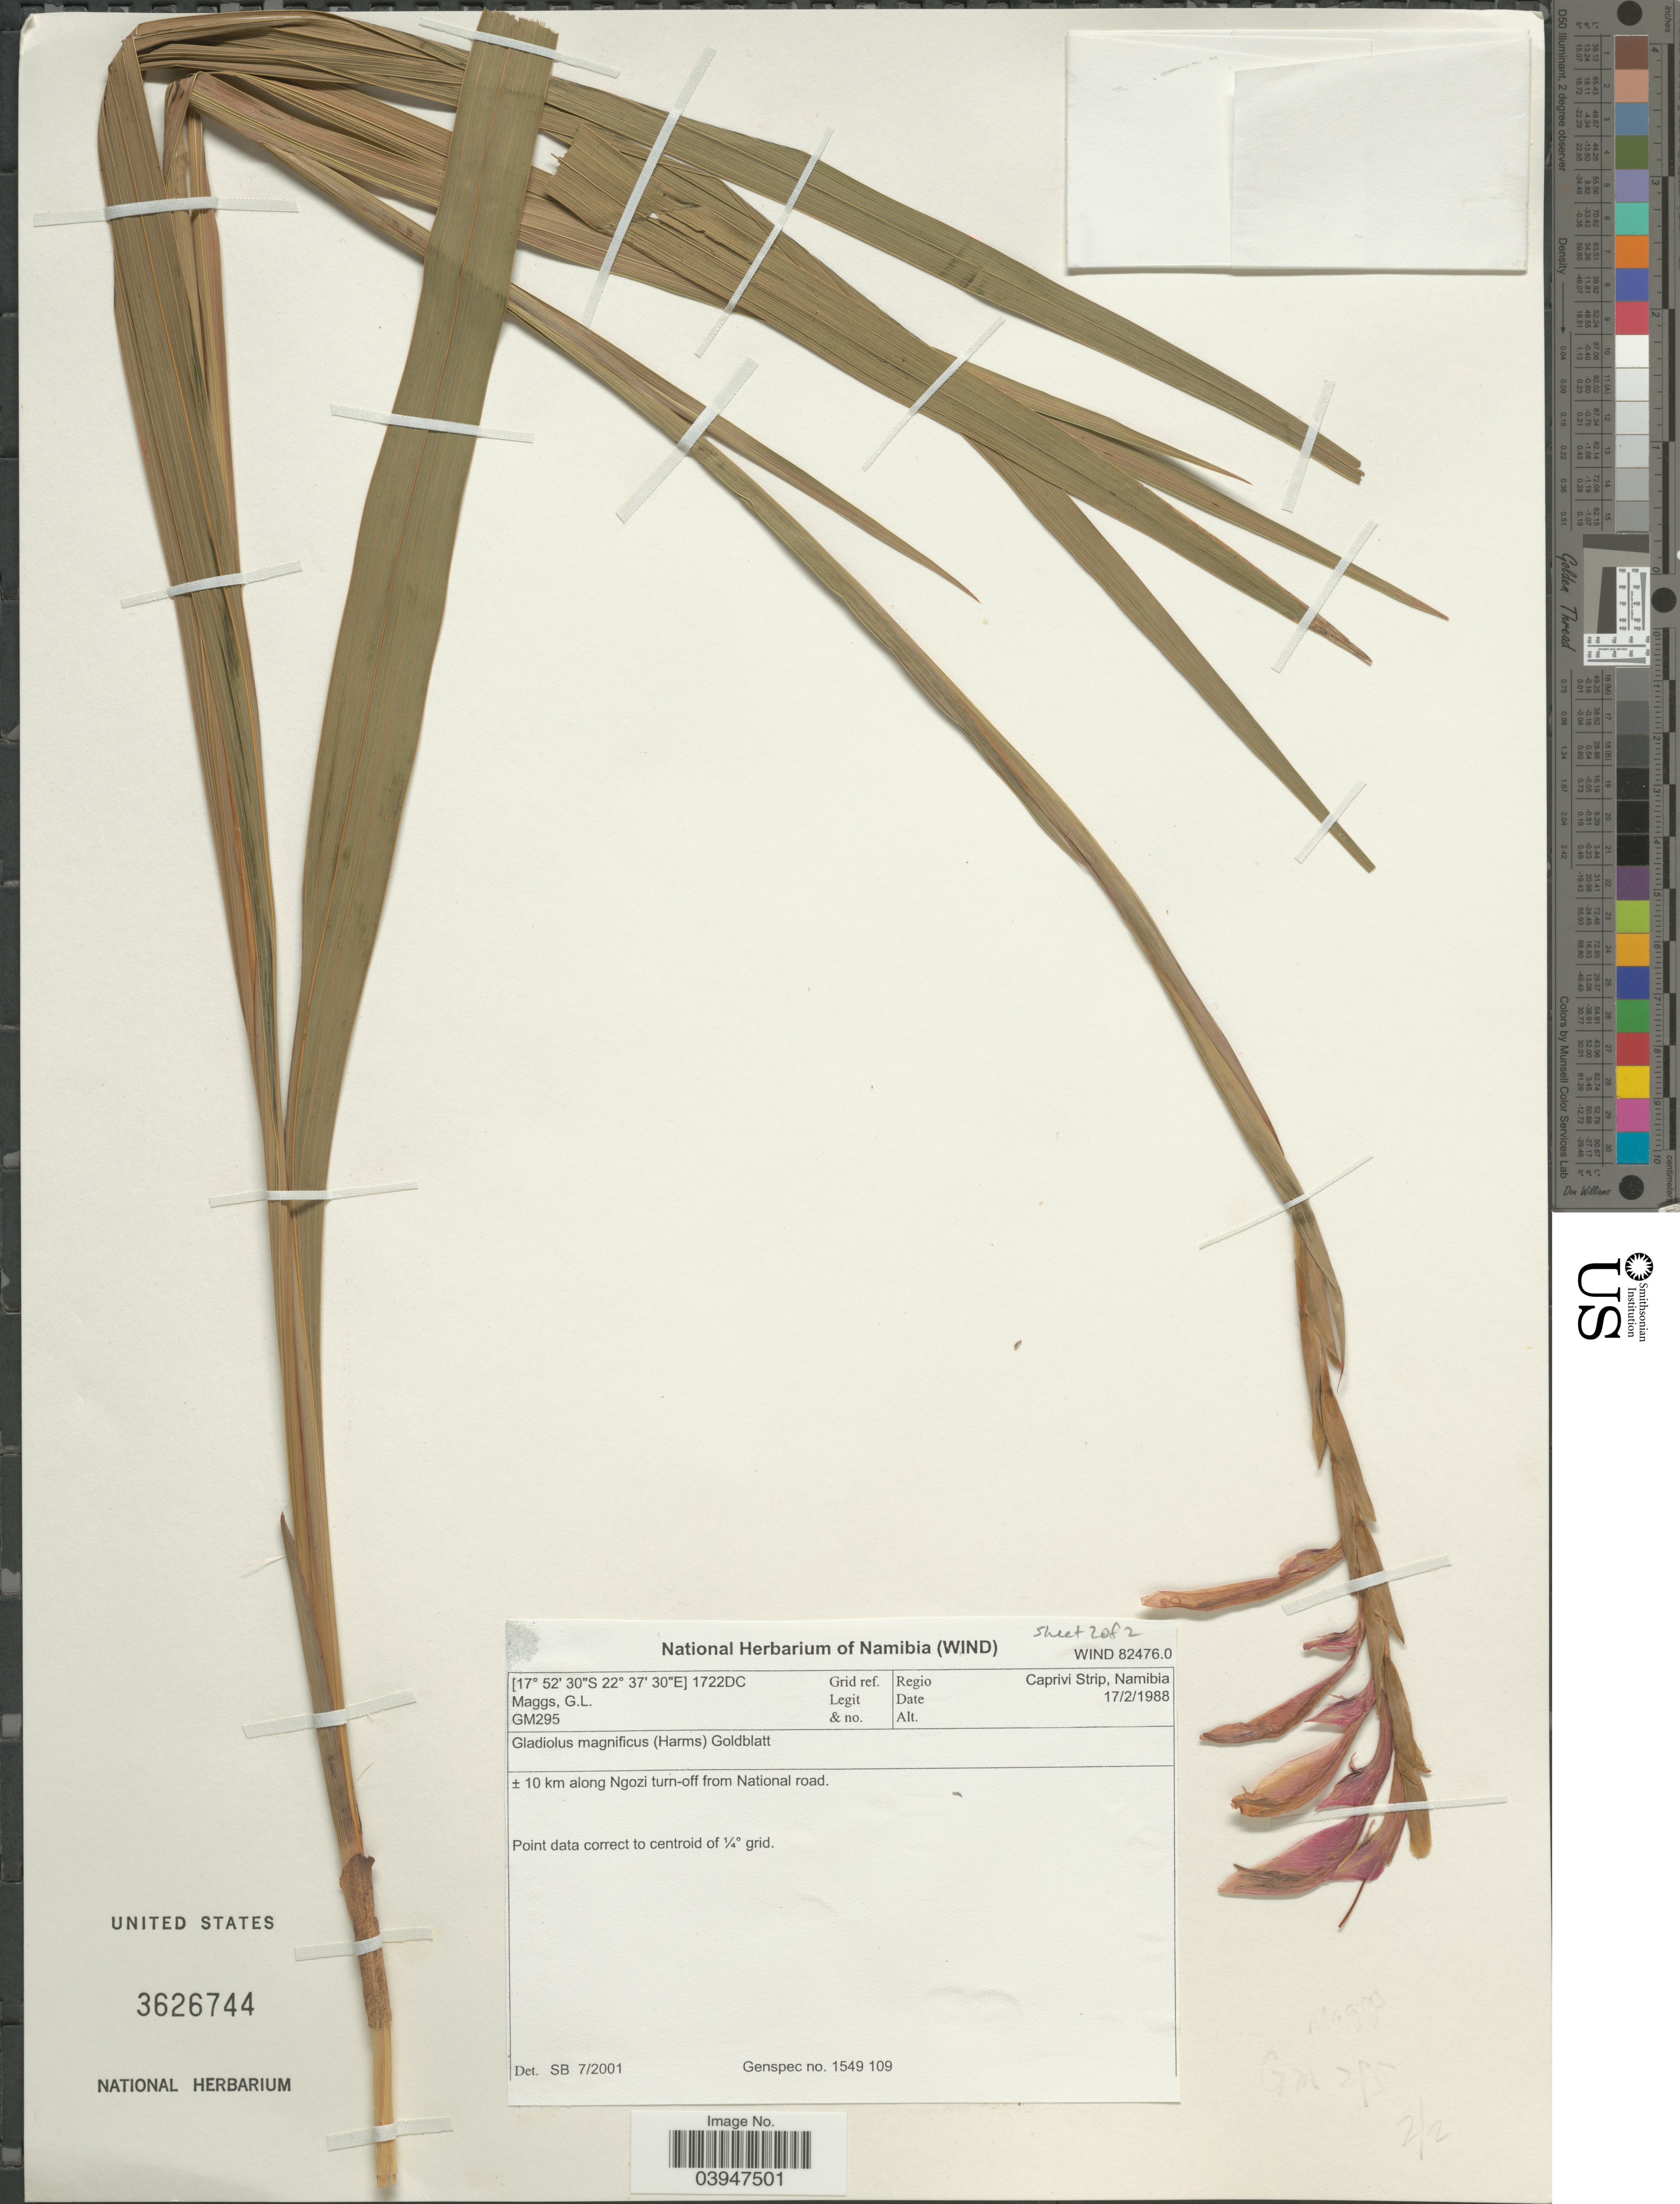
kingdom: Plantae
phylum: Tracheophyta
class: Liliopsida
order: Asparagales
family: Iridaceae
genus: Gladiolus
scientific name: Gladiolus magnificus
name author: (Harms) Goldblatt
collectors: G. Maggs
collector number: GM295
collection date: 1988-02-17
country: Namibia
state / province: Caprivi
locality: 1722DC Grid ref. Regio Caprivi Strip, Namibia. ± 10 km along Ngozi turn-off from National road.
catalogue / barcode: US 3626744